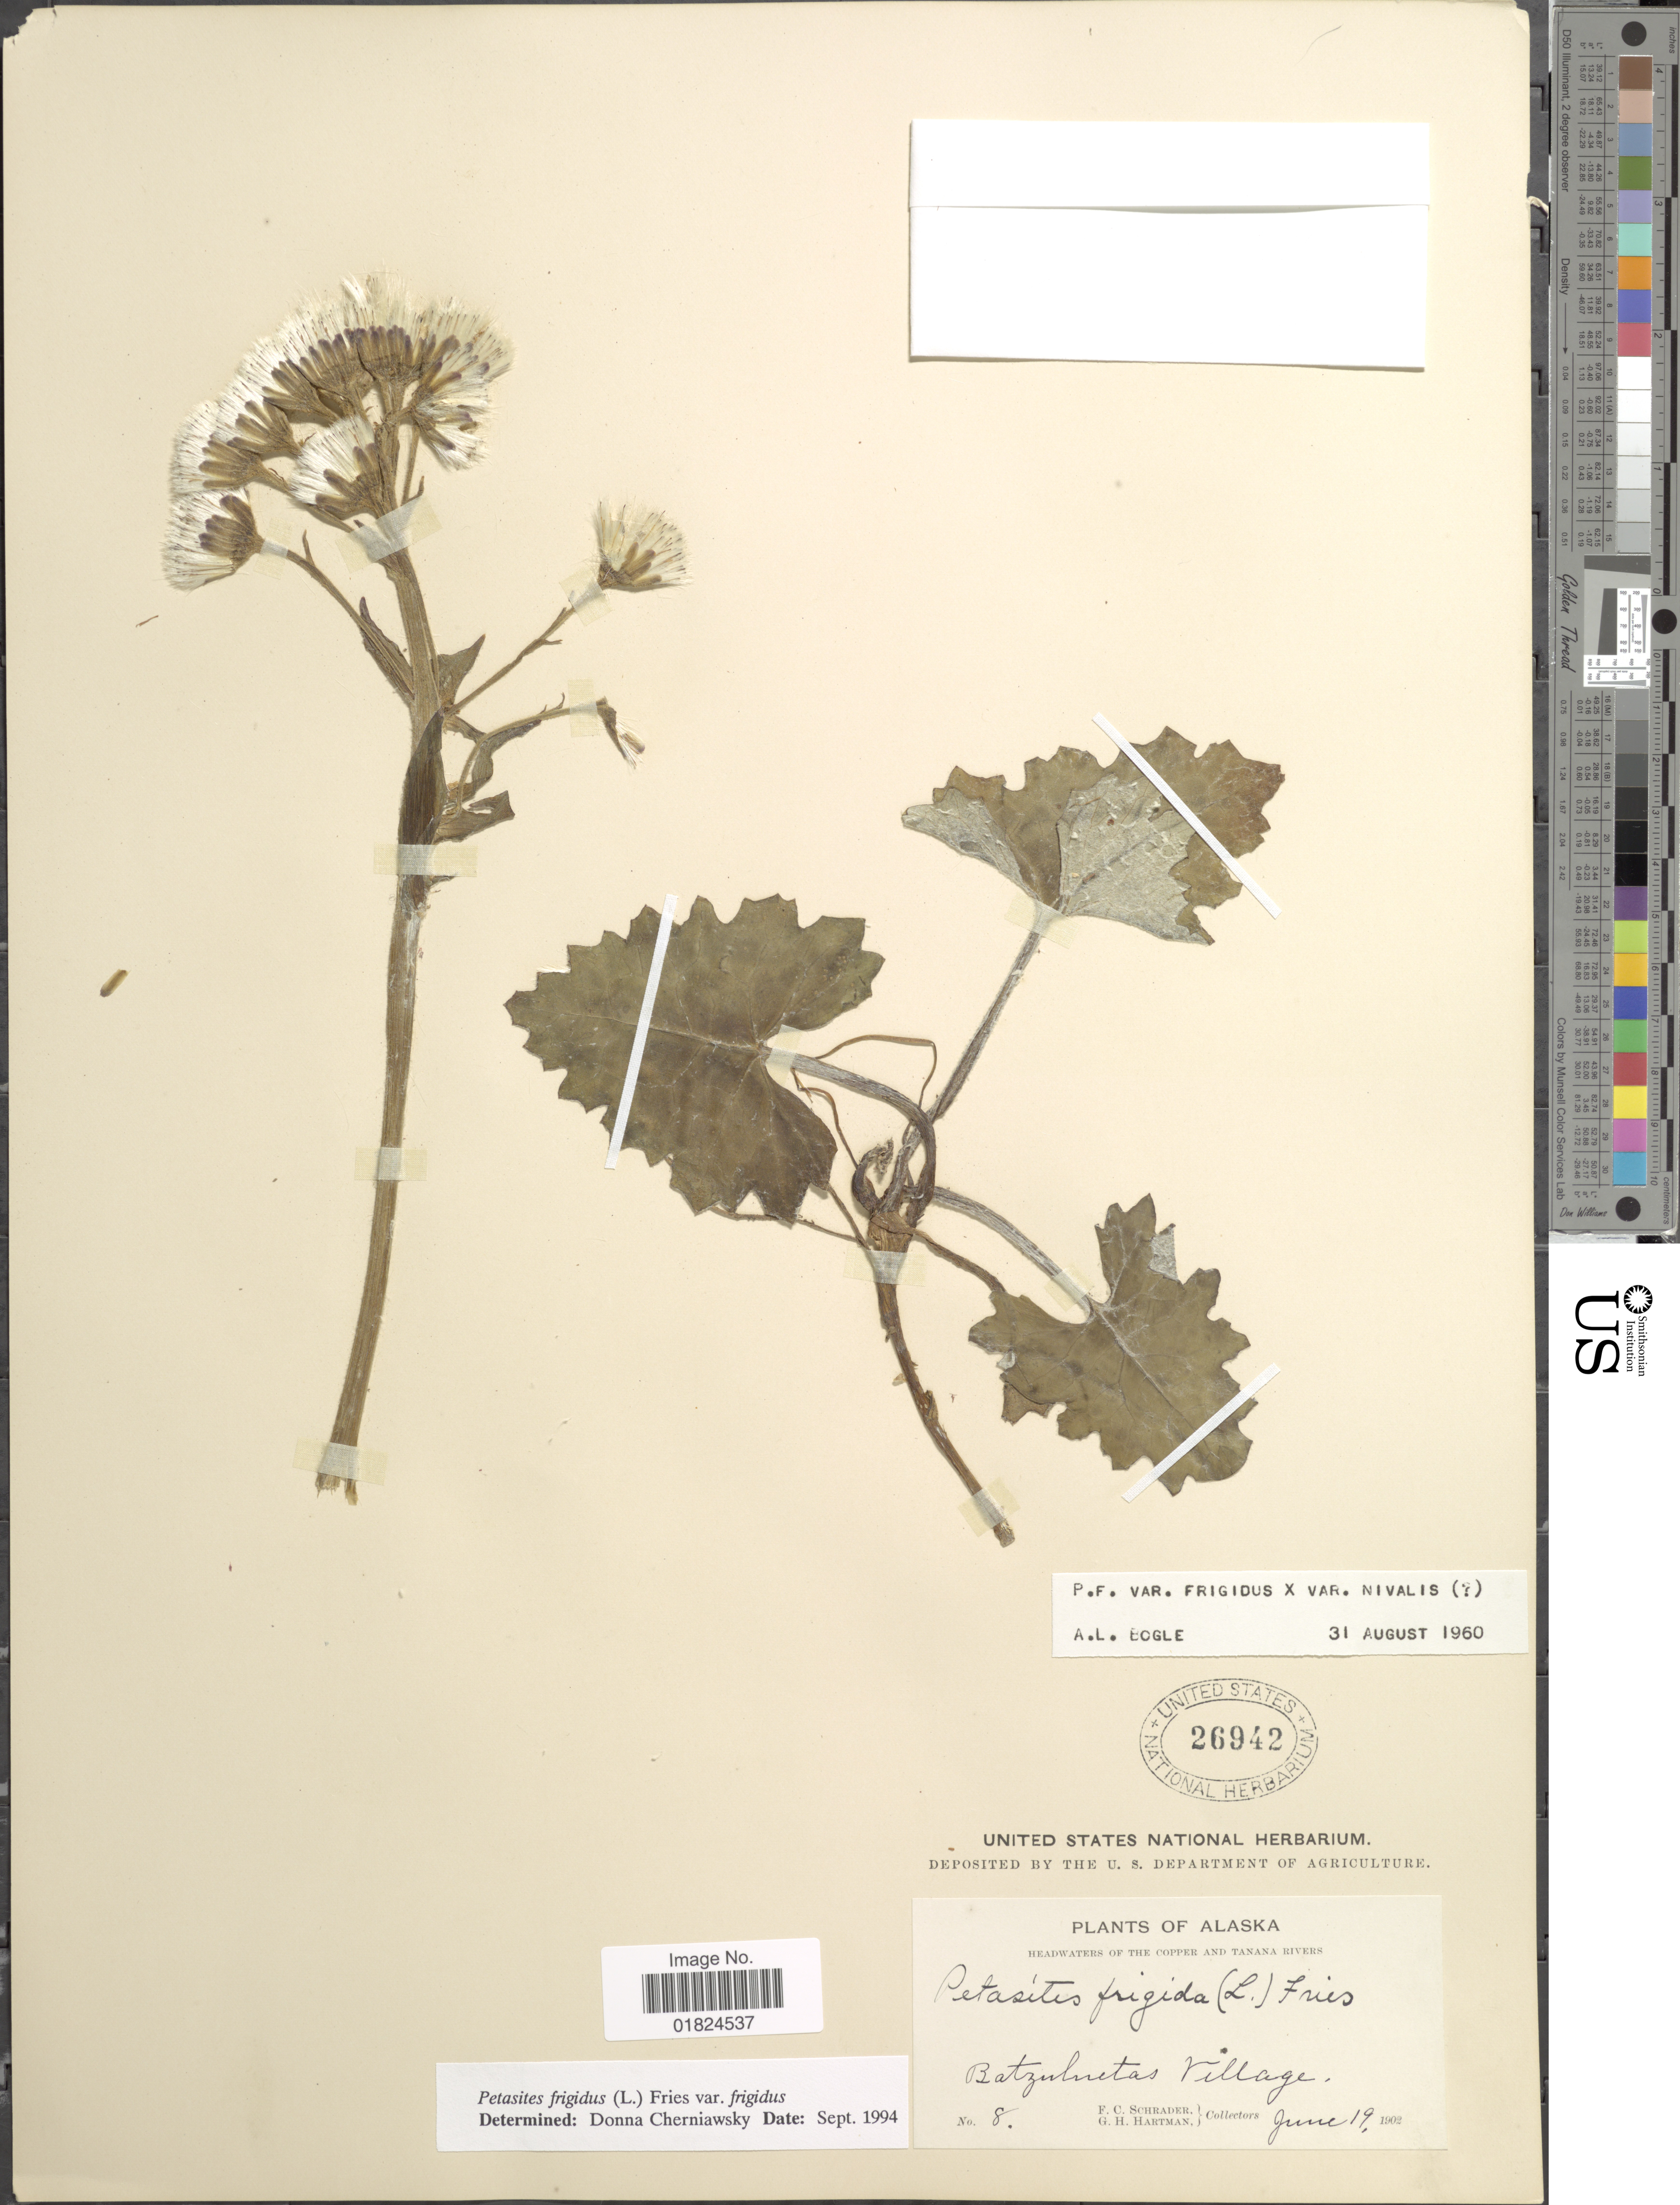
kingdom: Plantae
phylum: Tracheophyta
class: Magnoliopsida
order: Asterales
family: Asteraceae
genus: Petasites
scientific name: Petasites frigidus var. frigidus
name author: (L.) Fr.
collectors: F. C. Schrader & G. H. Hartman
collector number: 8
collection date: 1902-06-19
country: United States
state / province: Alaska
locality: Headwaters of the Copper and Tanana Rivers, Batzuluetas Village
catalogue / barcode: US 26942